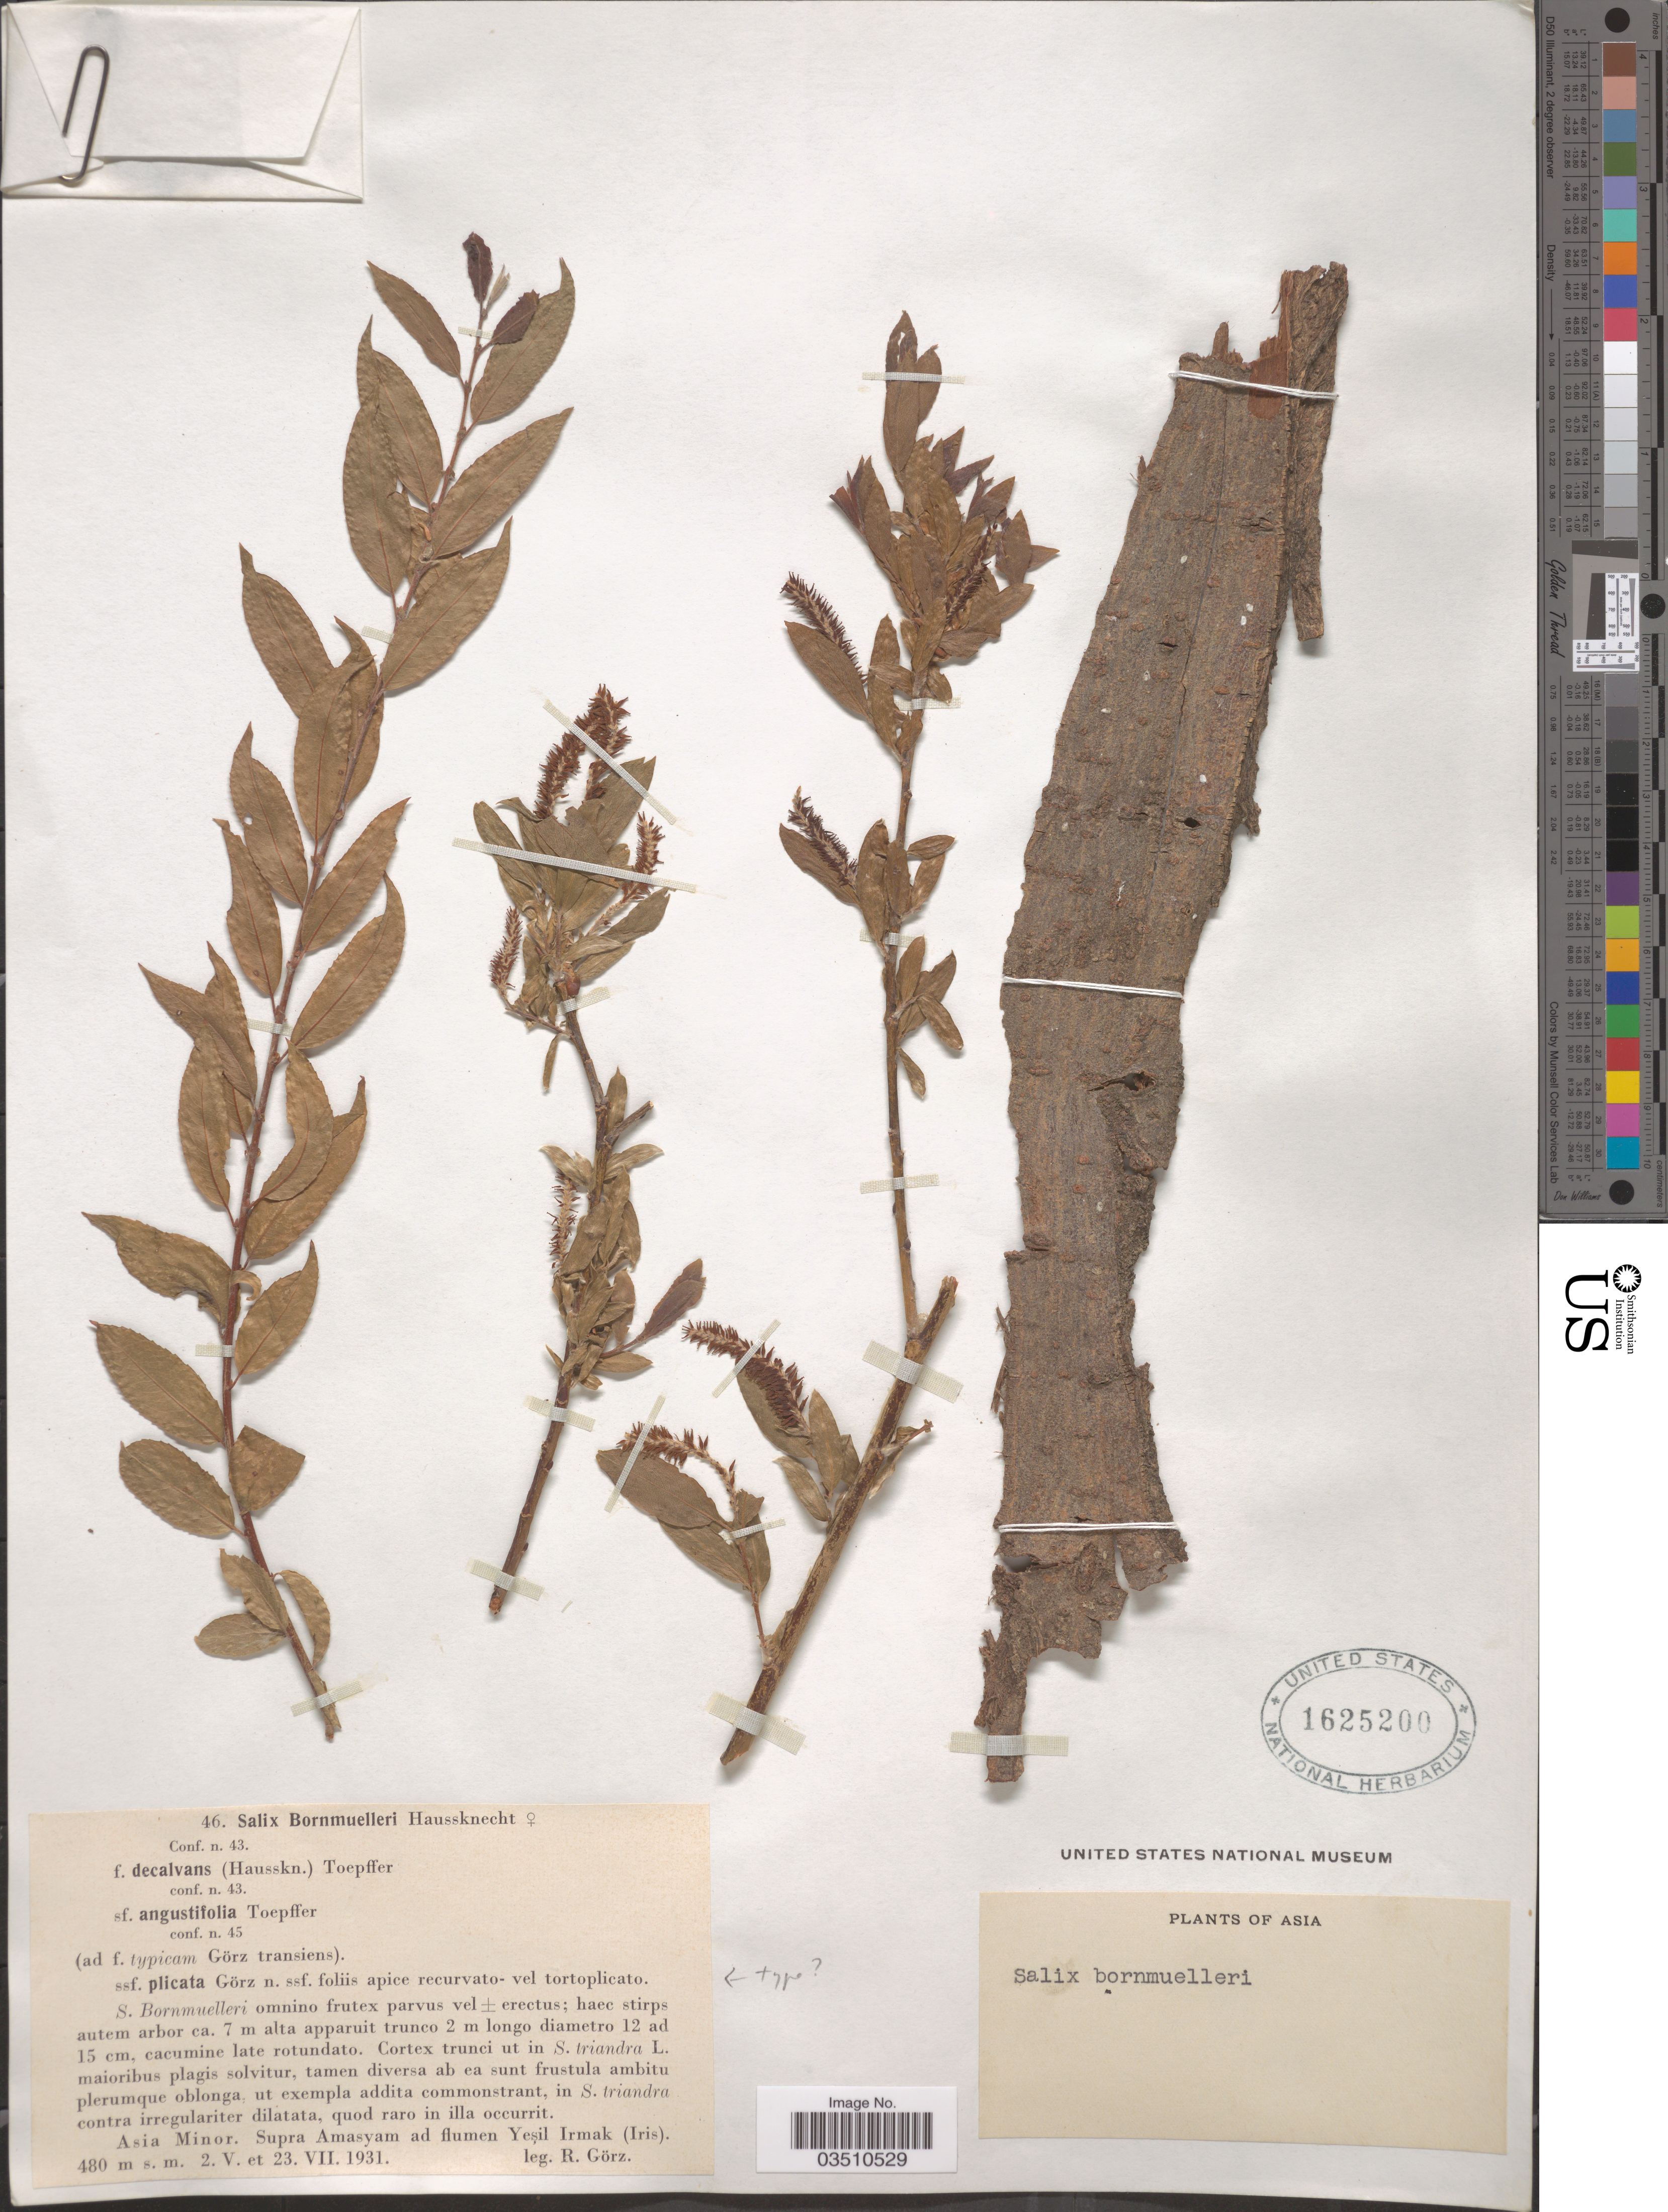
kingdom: Plantae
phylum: Tracheophyta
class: Magnoliopsida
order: Malpighiales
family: Salicaceae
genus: Salix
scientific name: Salix bornmuelleri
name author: Hausskn.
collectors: R. Görz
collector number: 46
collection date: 1931-05-02/1931-07-23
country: Turkey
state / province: Amasya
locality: Asia Minor. Supra Amasyam ad flumen Yeşil Irmak (Iris).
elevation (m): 480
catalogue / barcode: US 1625200